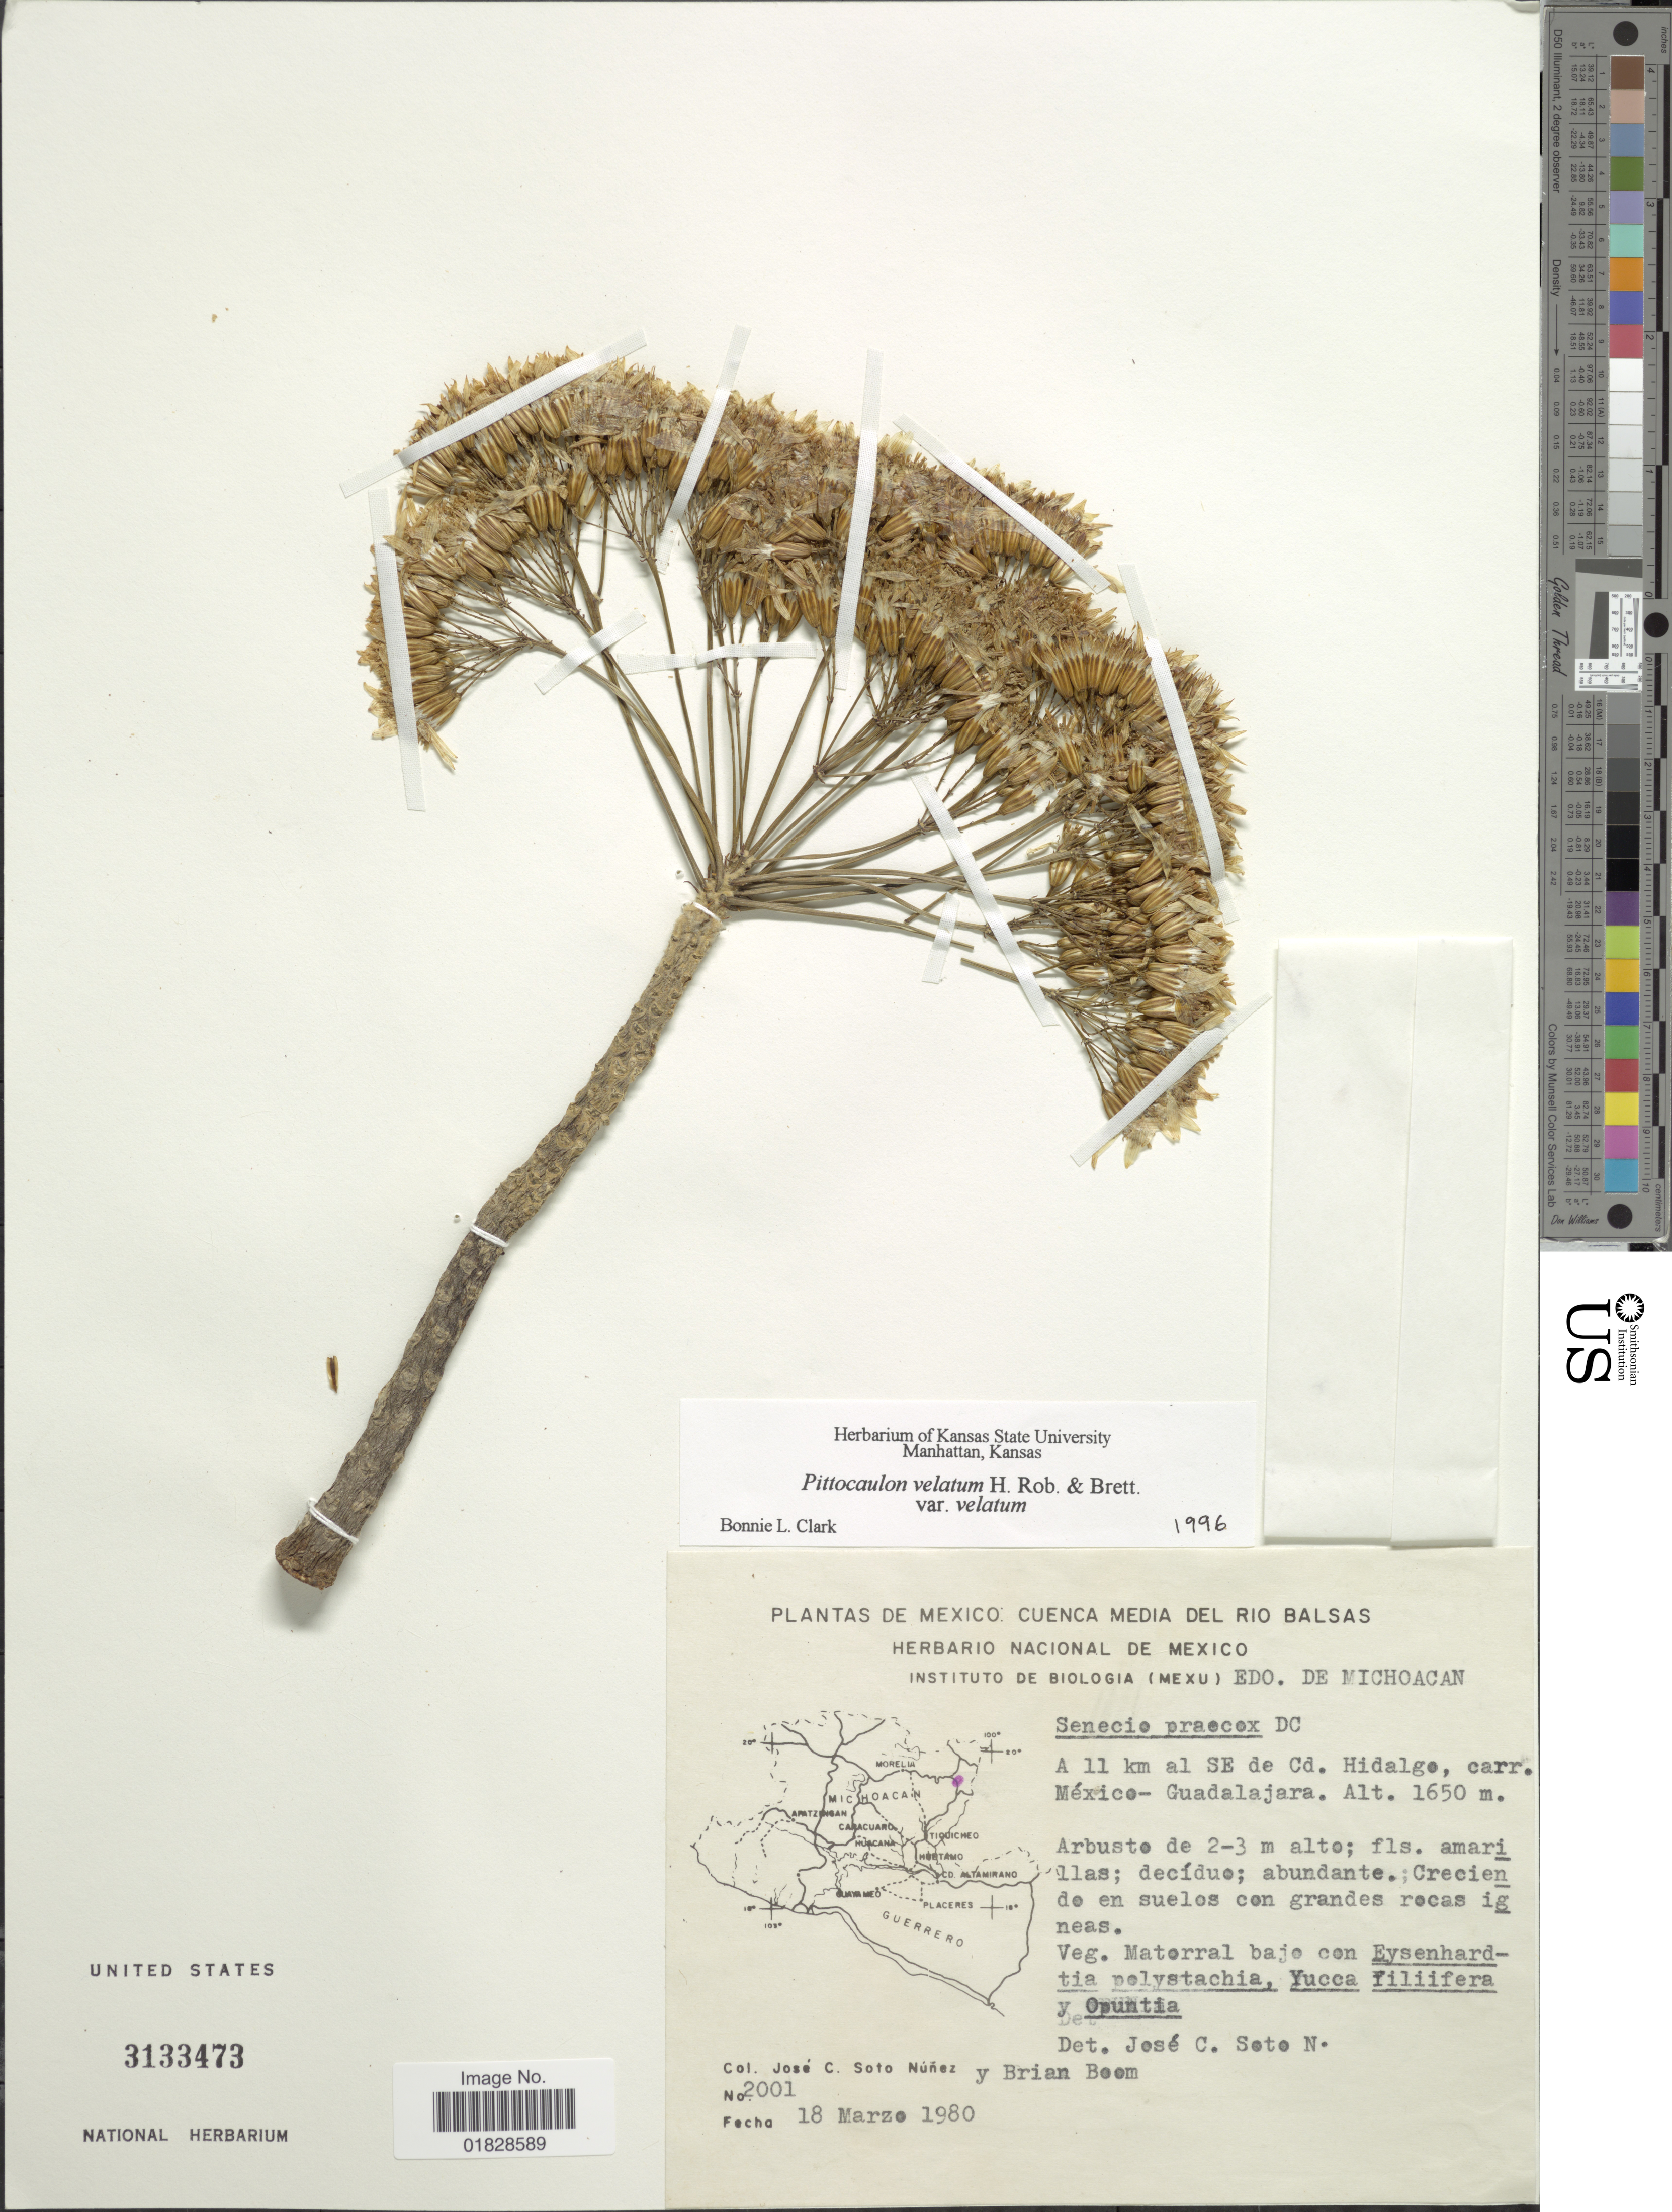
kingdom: Plantae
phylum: Tracheophyta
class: Magnoliopsida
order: Asterales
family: Asteraceae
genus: Pittocaulon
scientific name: Pittocaulon velatum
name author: (Greenm.) H. Rob. & Brettell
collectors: J. Soto & B. M. Boom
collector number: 2001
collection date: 1980-03-18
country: Mexico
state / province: Michoacán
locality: Edo. de Michoacan. A 11 km al SE de Cd. Hidalgo, carr. México-Guadalajara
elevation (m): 1650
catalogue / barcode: US 3133473